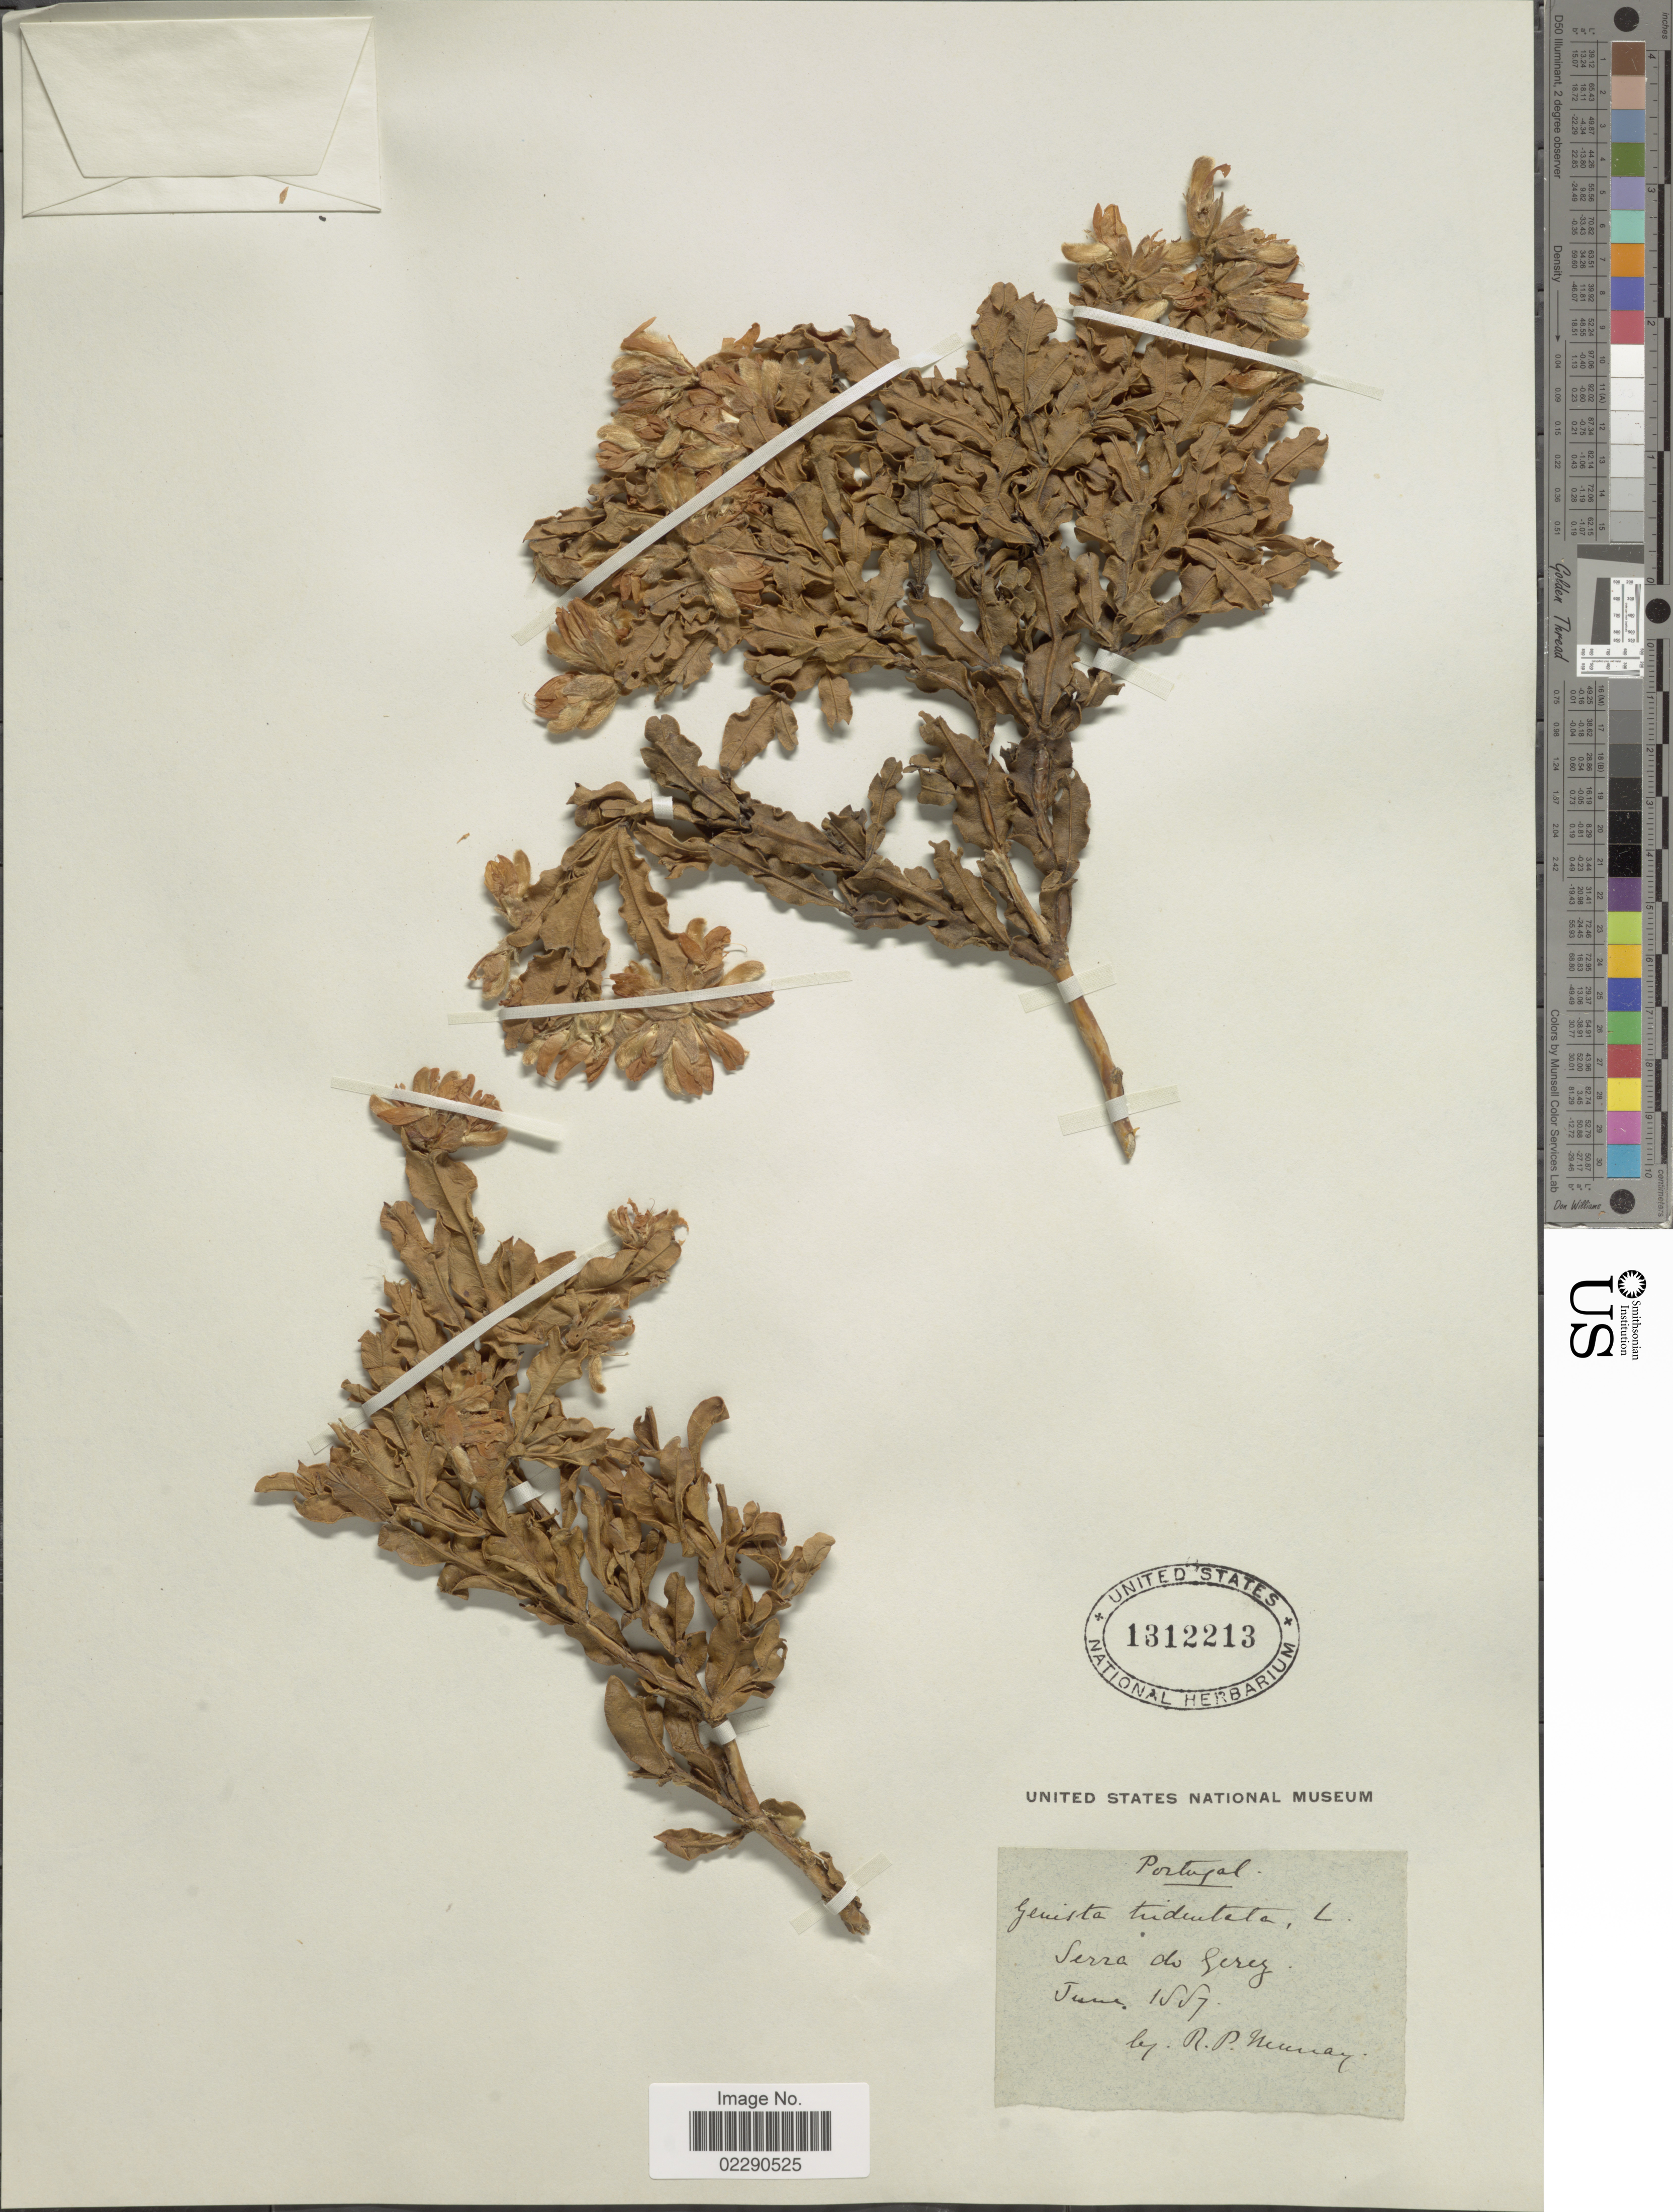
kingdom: Plantae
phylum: Tracheophyta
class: Magnoliopsida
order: Fabales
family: Fabaceae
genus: Genista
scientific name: Genista tridentata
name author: L.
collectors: R. P. Murray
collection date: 1887-06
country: Portugal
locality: Sera do Perez [interpreted]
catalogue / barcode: US 1312213